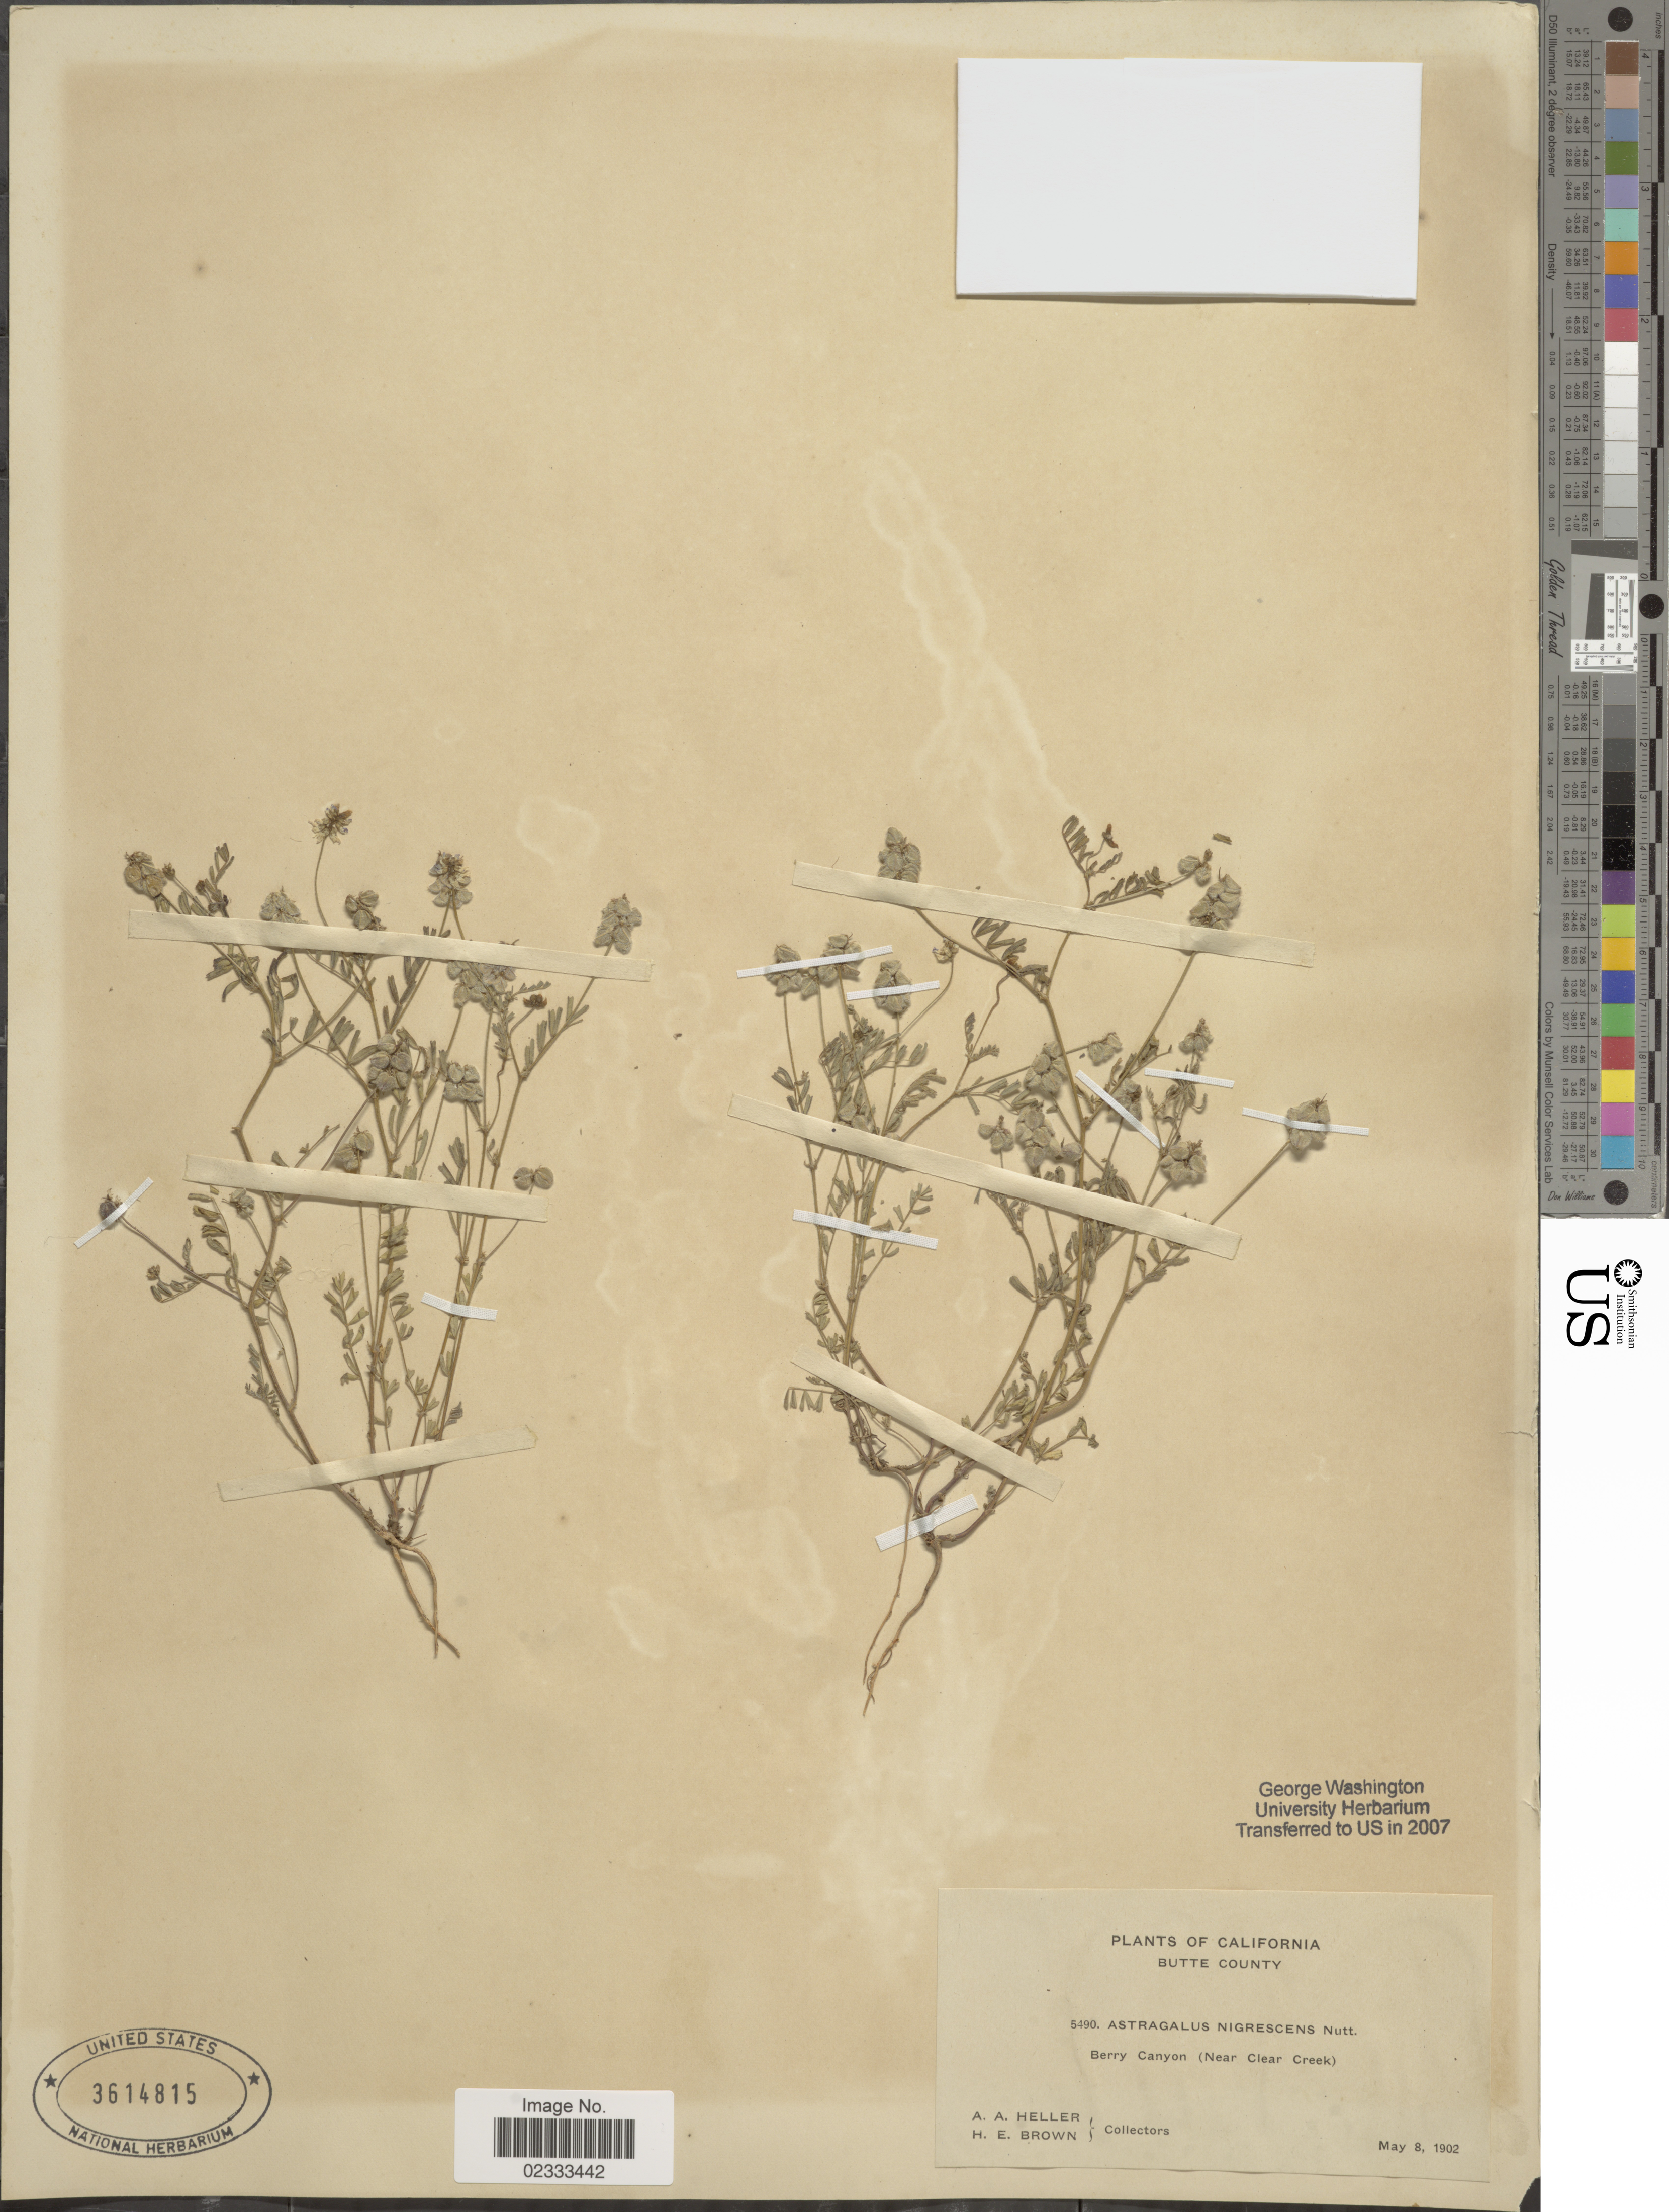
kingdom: Plantae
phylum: Tracheophyta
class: Magnoliopsida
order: Fabales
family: Fabaceae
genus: Astragalus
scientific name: Astragalus nigrescens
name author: Pall.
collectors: A. A. Heller & H. E. Brown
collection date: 1902-05-08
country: United States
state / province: California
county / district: Butte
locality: Butte County, Berry Canyon (Near Clear Creek).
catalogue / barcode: US 3614815